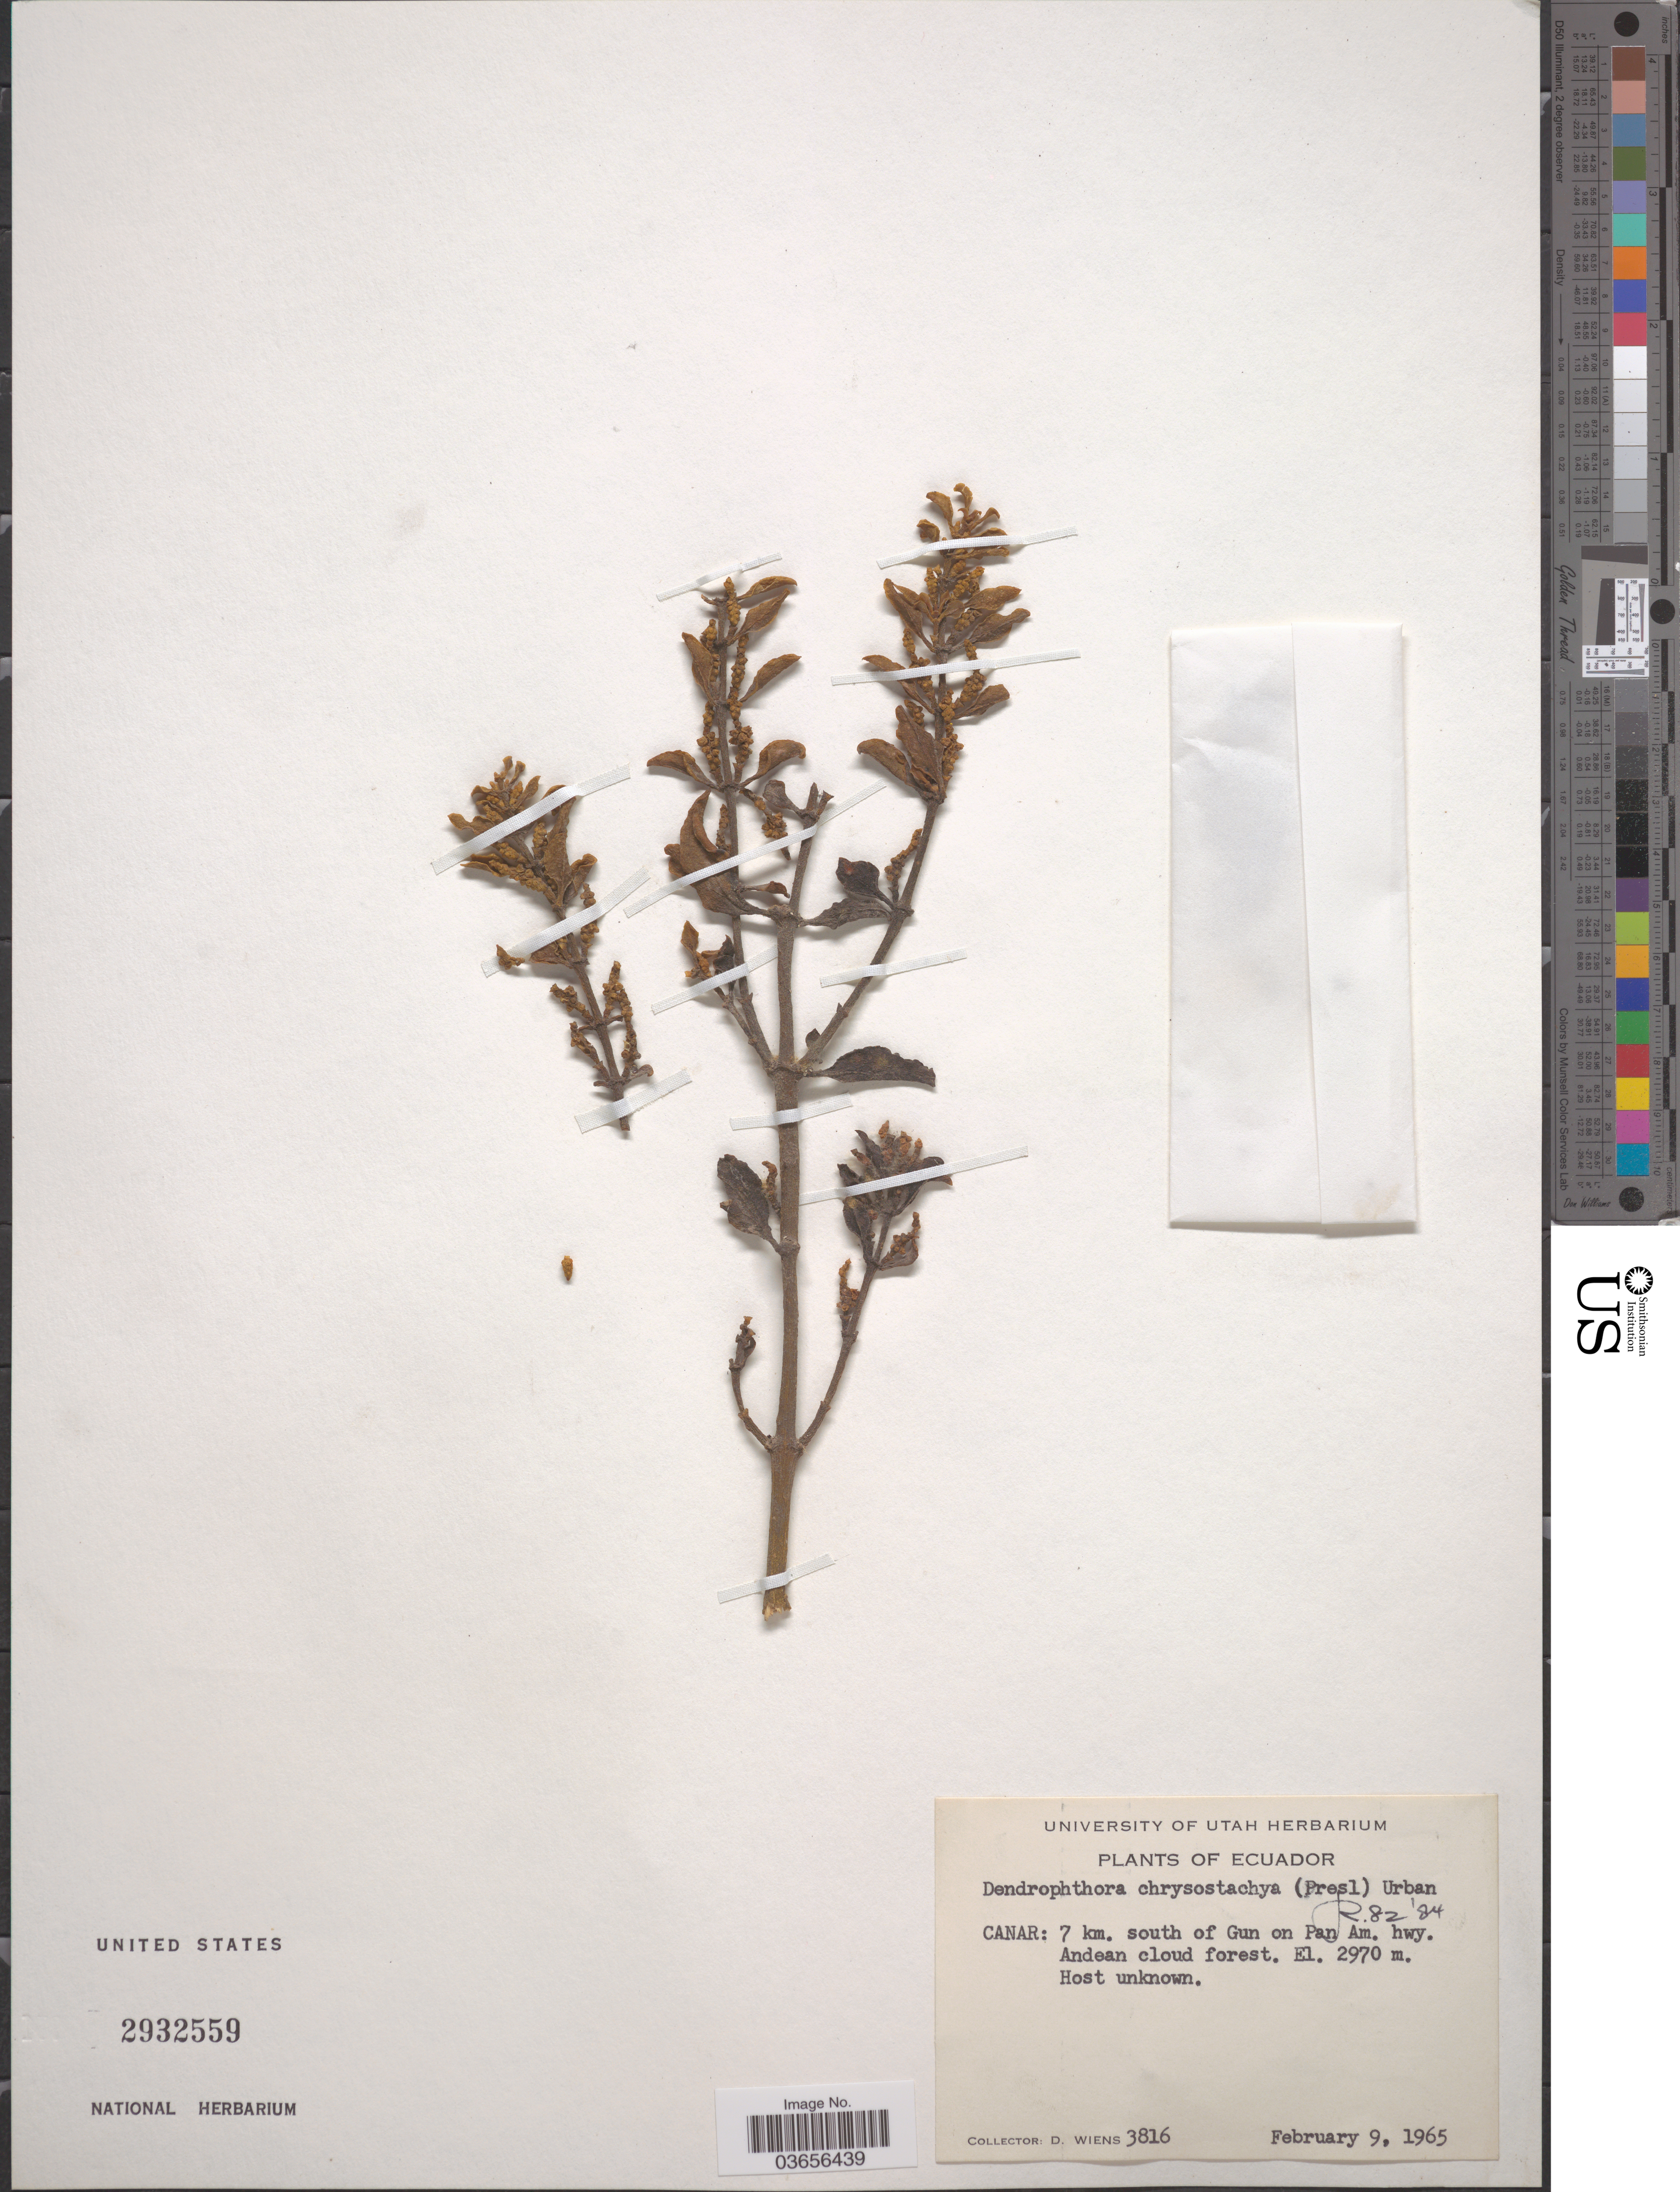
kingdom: Plantae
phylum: Tracheophyta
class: Magnoliopsida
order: Santalales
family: Viscaceae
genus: Dendrophthora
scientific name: Dendrophthora chrysostachya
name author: Urb.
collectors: D. Wiens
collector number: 3816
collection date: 1965-02-09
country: Ecuador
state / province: Cañar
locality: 7 km. south of Gun on Pan Am. hwy. Andean cloud forest.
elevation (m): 2970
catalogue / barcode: US 2932559